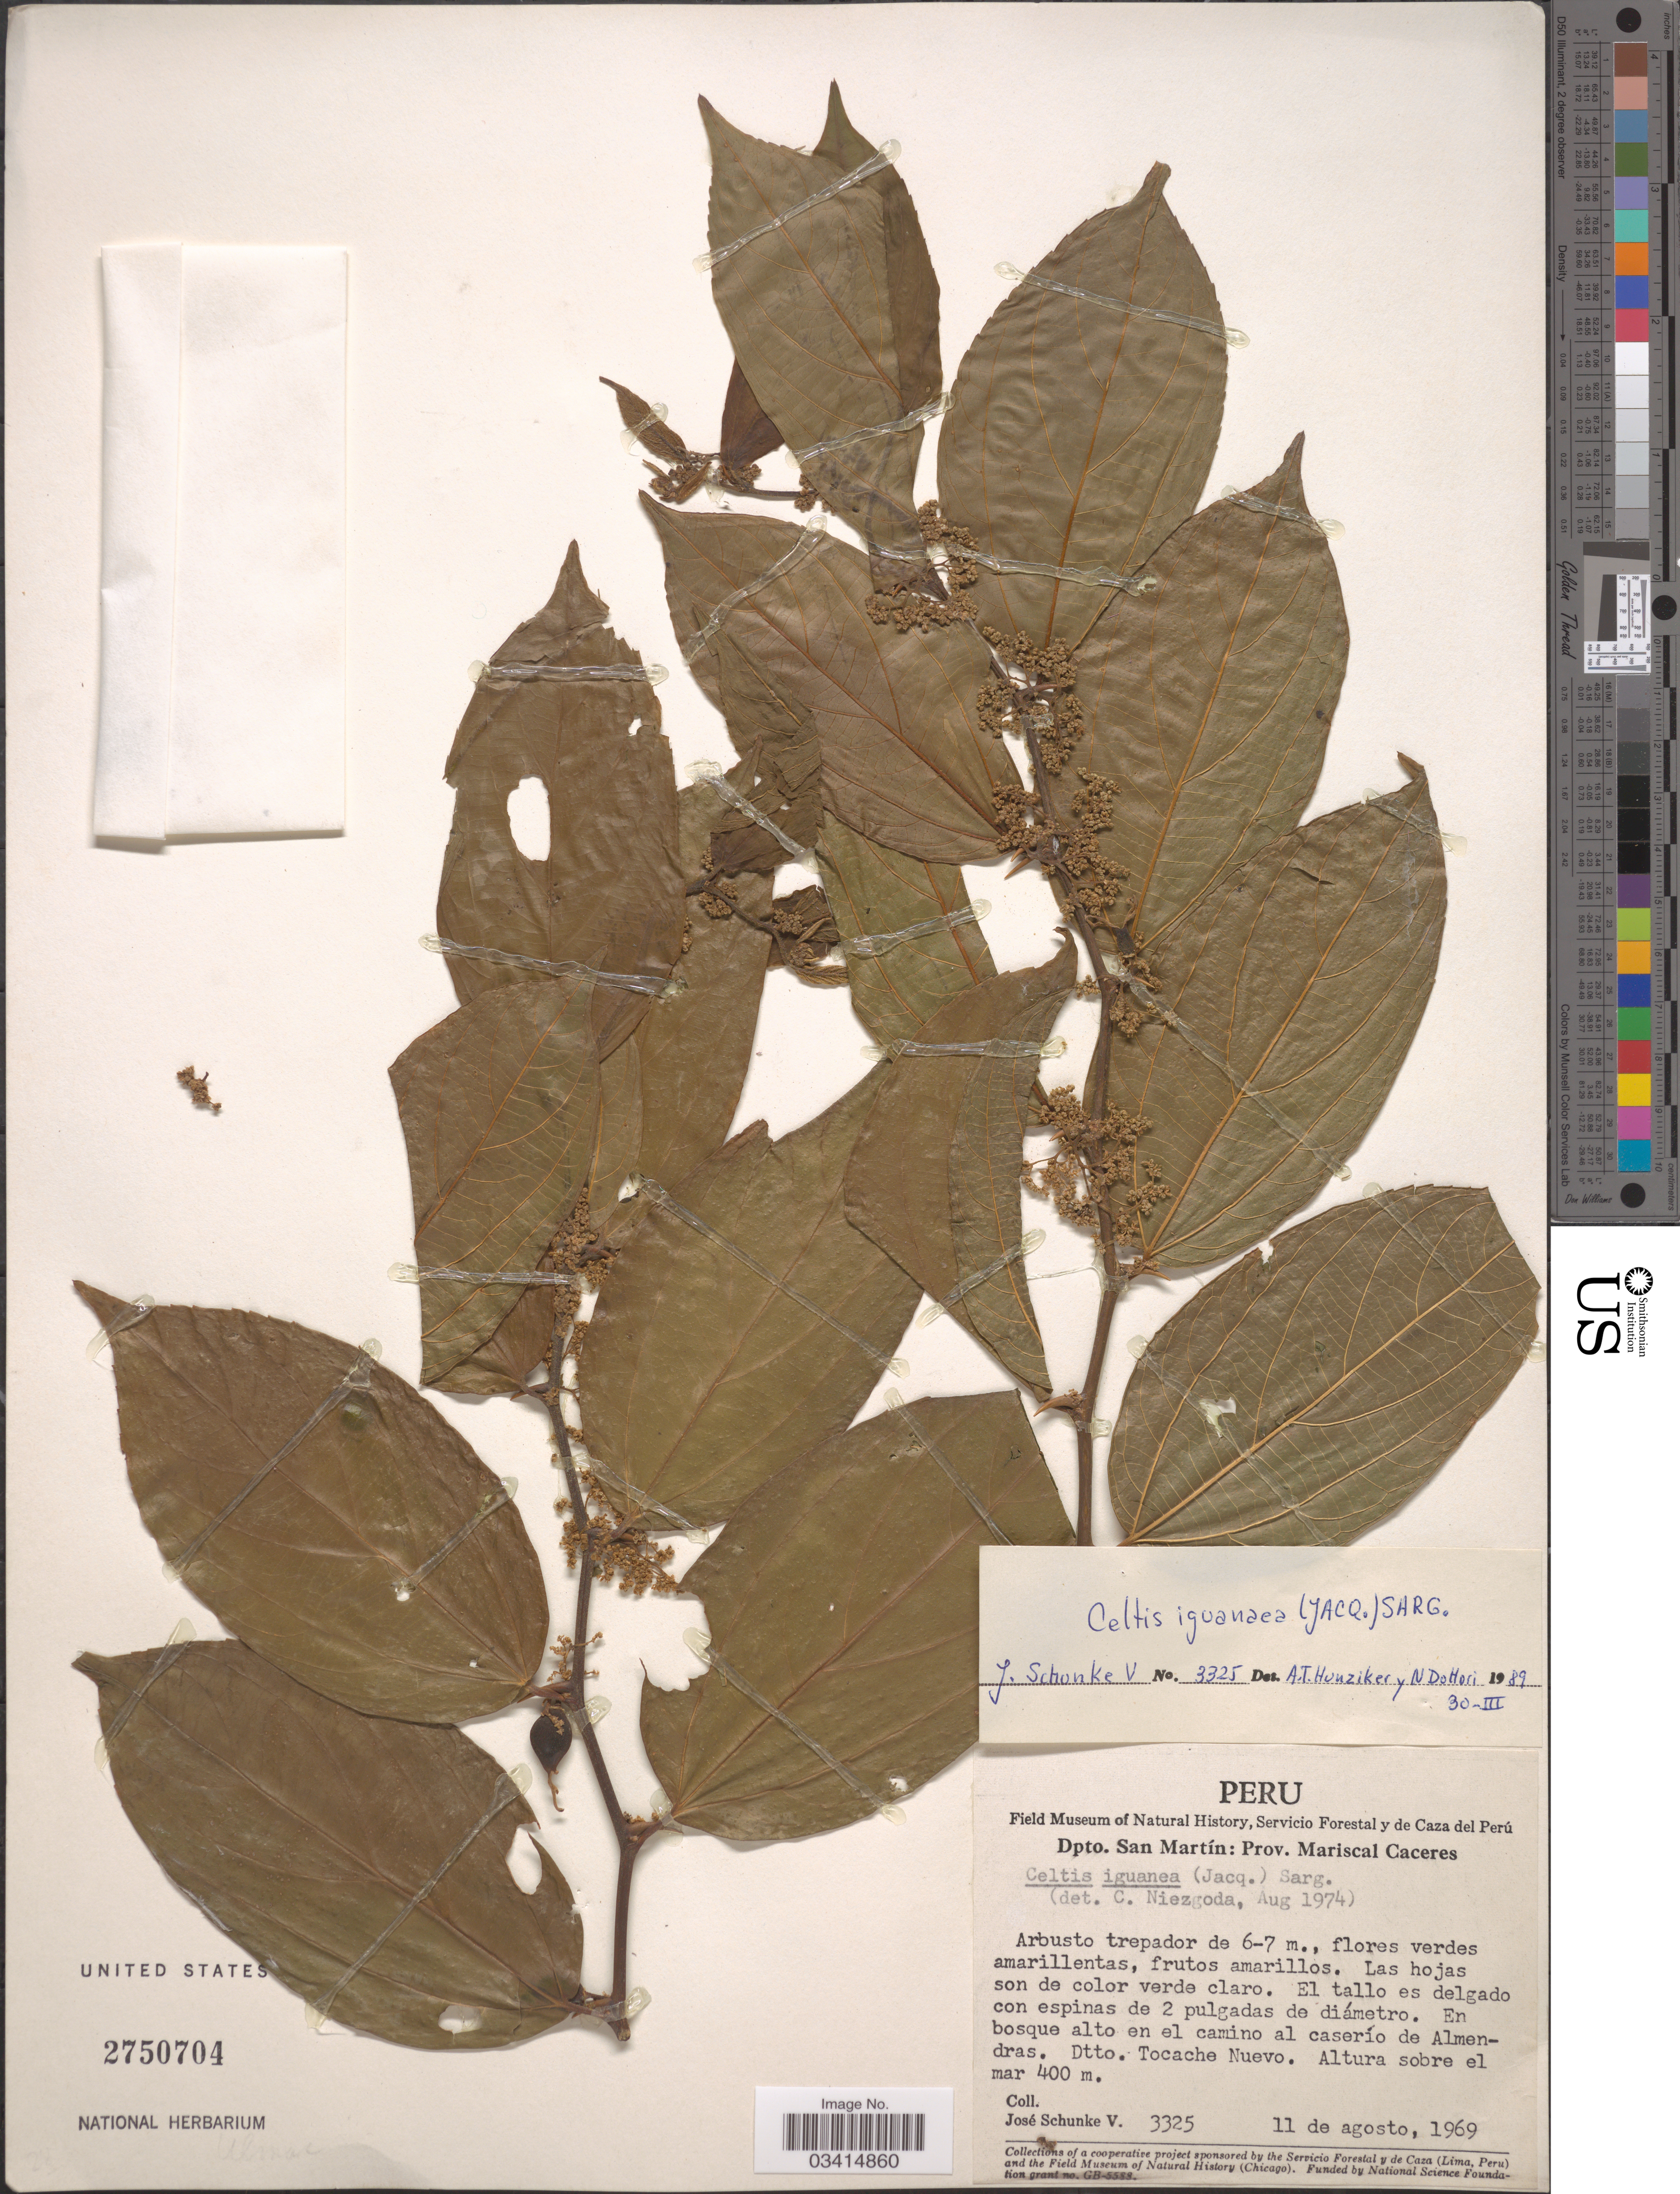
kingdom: Plantae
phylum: Tracheophyta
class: Magnoliopsida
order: Rosales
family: Cannabaceae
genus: Celtis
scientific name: Celtis iguanaea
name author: (Jacq.) Sarg.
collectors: J. Schunke Vigo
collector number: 3325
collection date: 1969-08-11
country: Peru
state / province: San Martín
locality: Dpto. San Martín: Prov. Mariscal Caceres. En bosque alto en el camino al caserío de Almendras. Dtto. Tocache Nuevo.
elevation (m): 400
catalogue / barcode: US 2750704